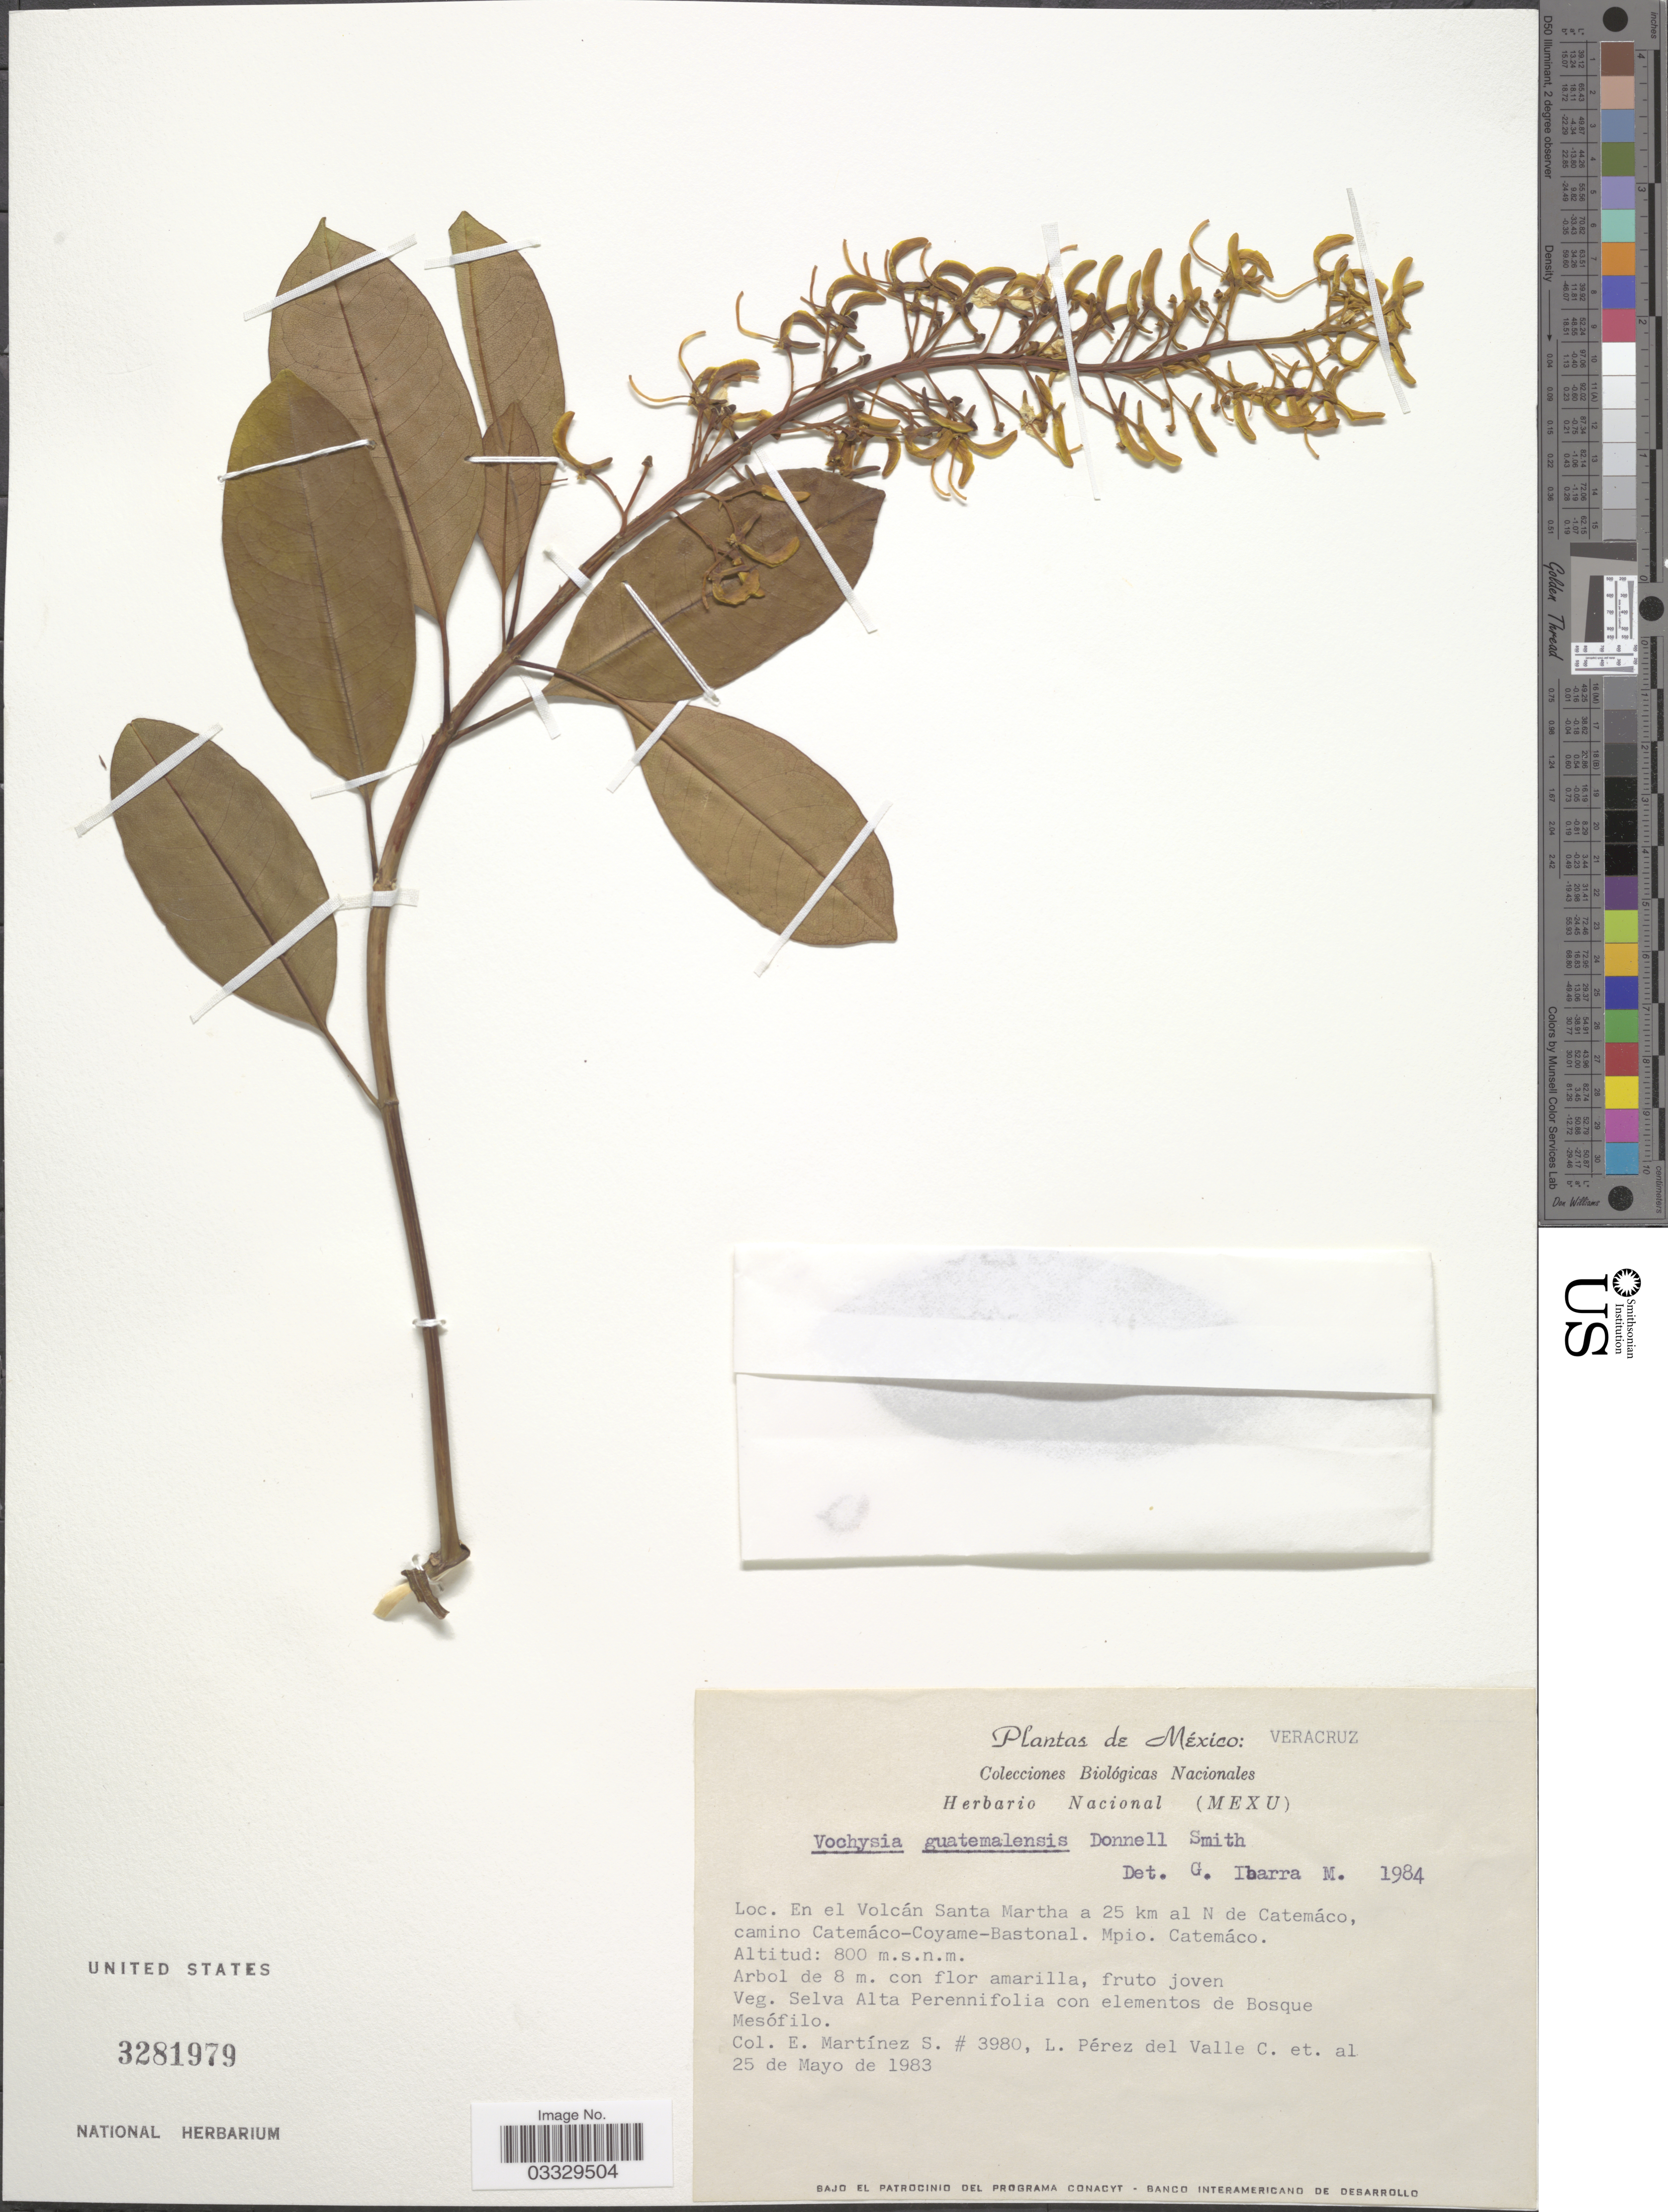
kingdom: Plantae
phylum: Tracheophyta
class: Magnoliopsida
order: Myrtales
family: Vochysiaceae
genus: Vochysia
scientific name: Vochysia guatemalensis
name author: Donn. Sm.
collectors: E. M. Martínez S., L. Perez del Valle C. & et al.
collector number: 3980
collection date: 1983-05-25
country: Mexico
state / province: Veracruz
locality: Veracruz. En el Volcán Santa Martha a 25 km al N de Catemáco, camino Catemáco-Coyame-Bastonal. Mpio. Catemáco.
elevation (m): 800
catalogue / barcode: US 3281979